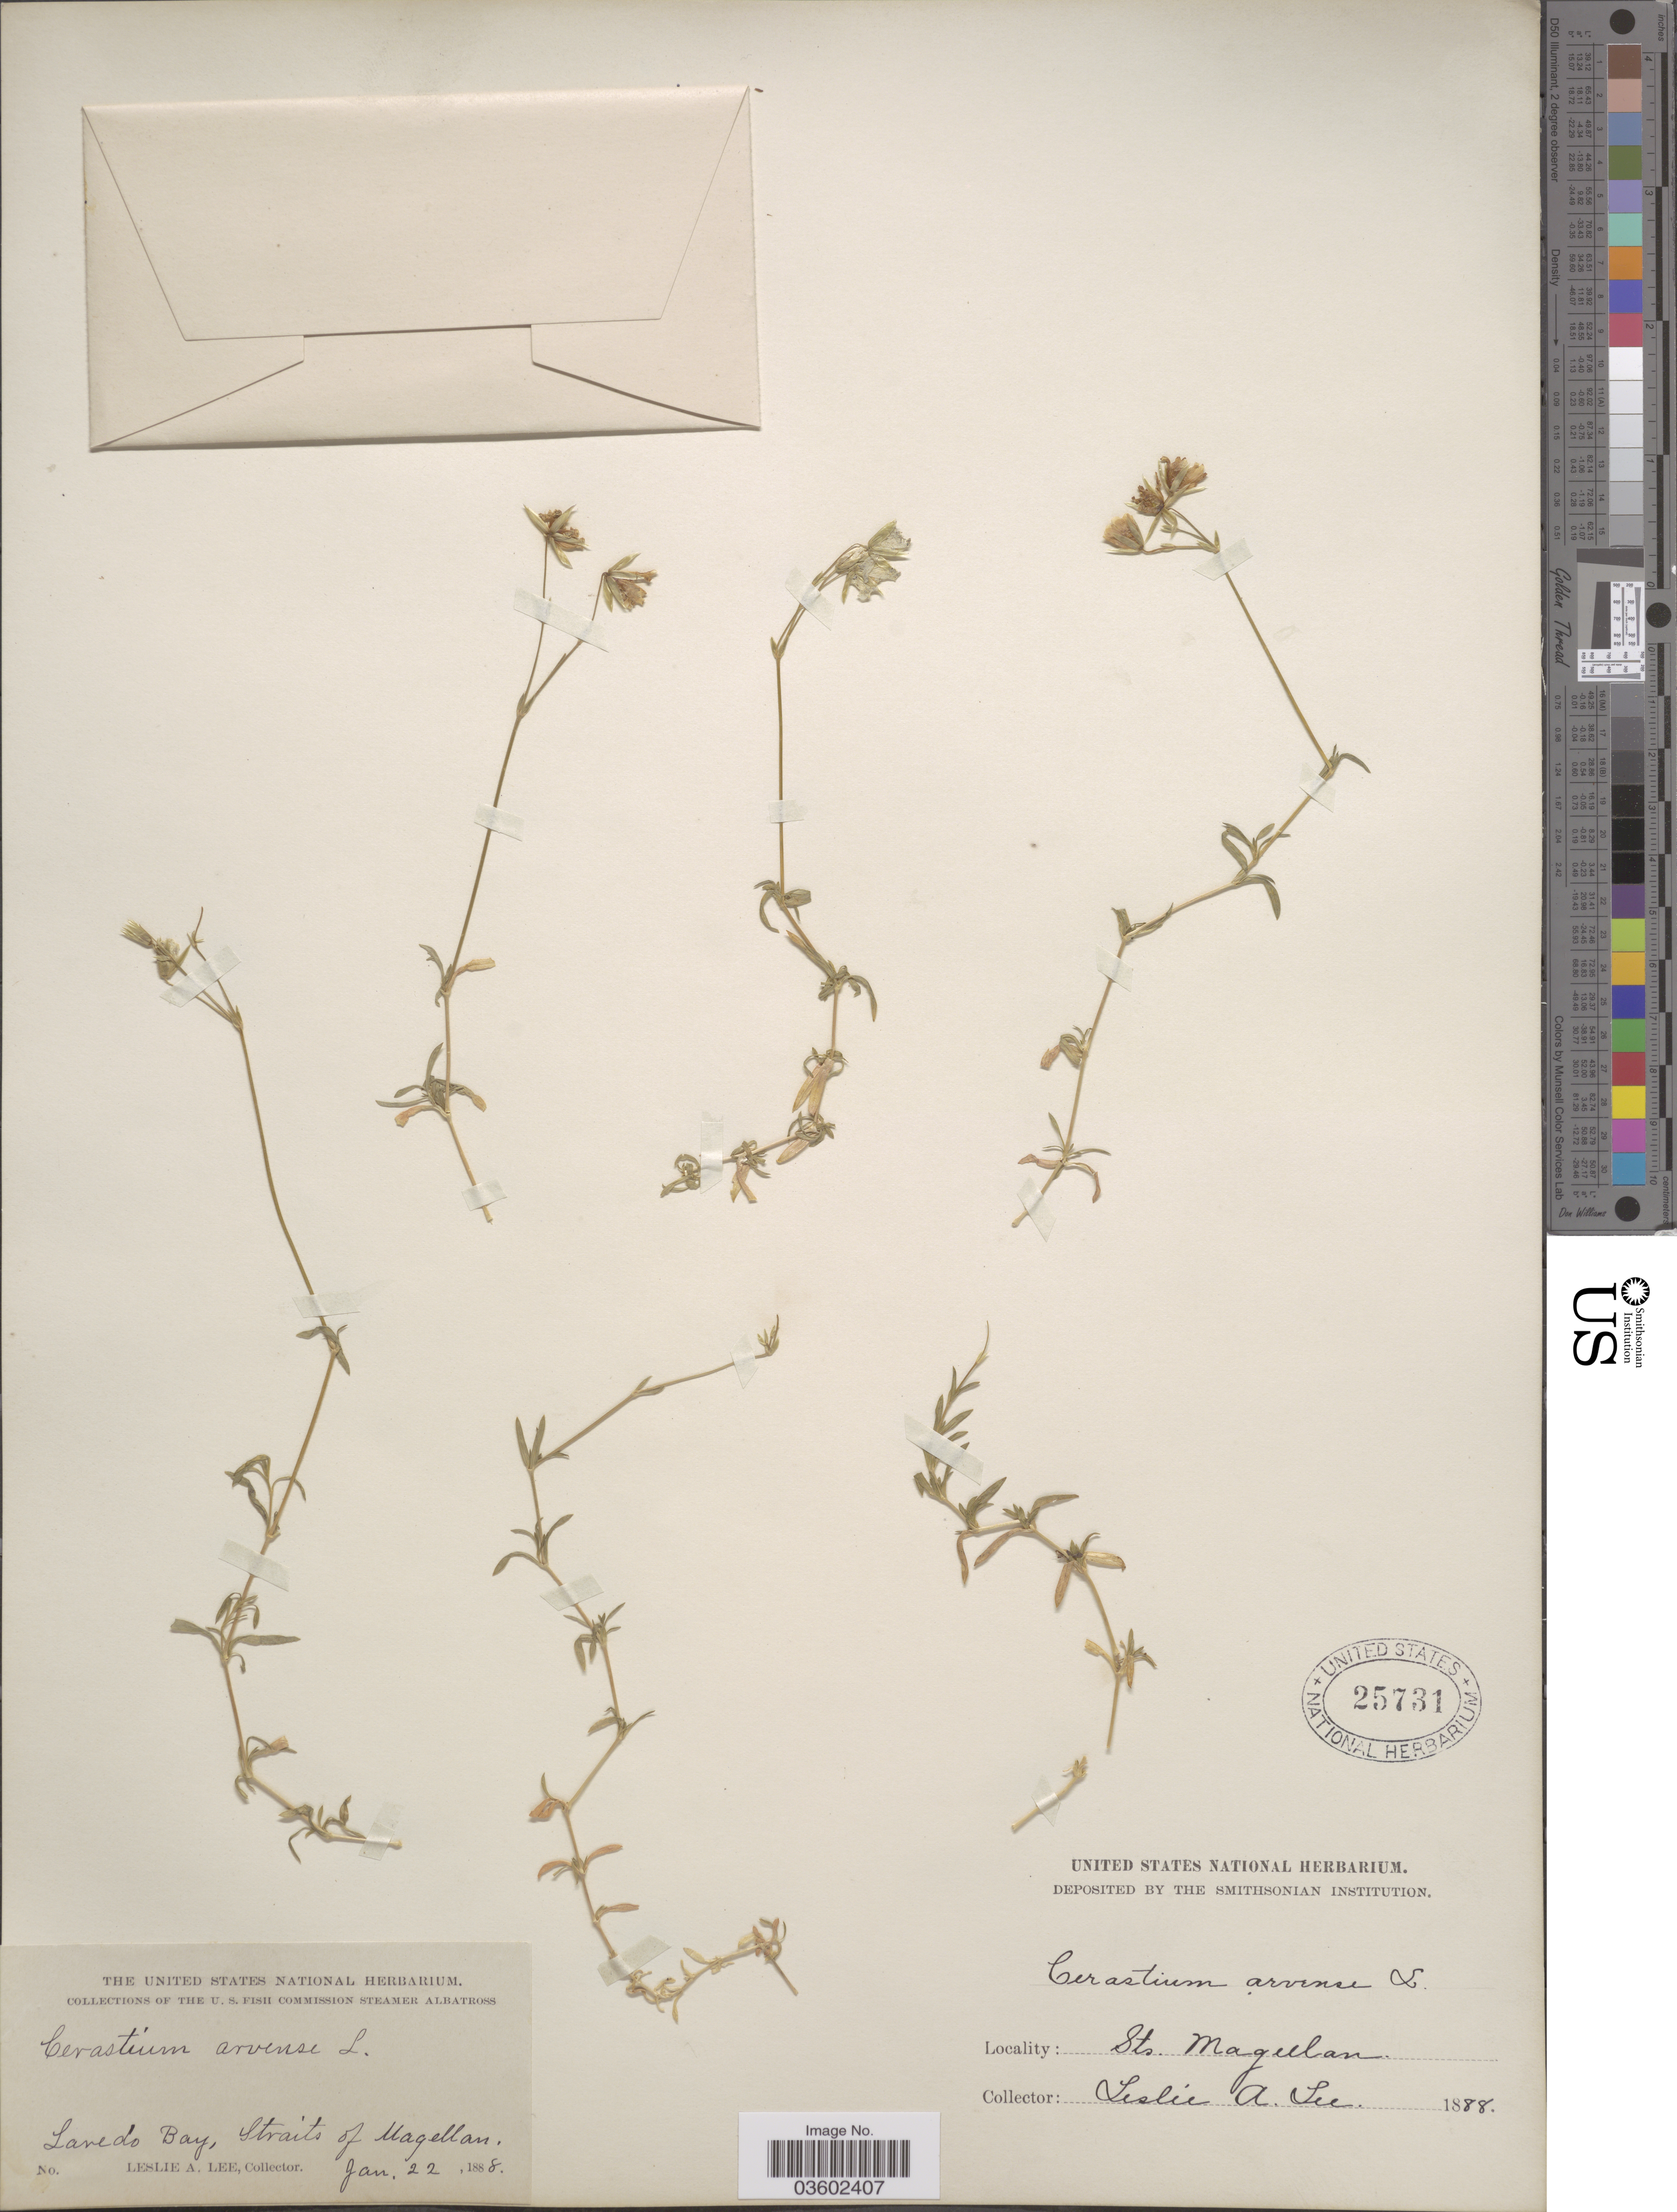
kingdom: Plantae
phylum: Tracheophyta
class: Magnoliopsida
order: Caryophyllales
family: Caryophyllaceae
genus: Cerastium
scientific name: Cerastium arvense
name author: L.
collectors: L. Lee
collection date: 1888-01-22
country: Chile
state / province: Magallanes y de la Antártica Chilena (XII)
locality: Laredo Bay, Straits of Magellan.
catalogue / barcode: US 25731